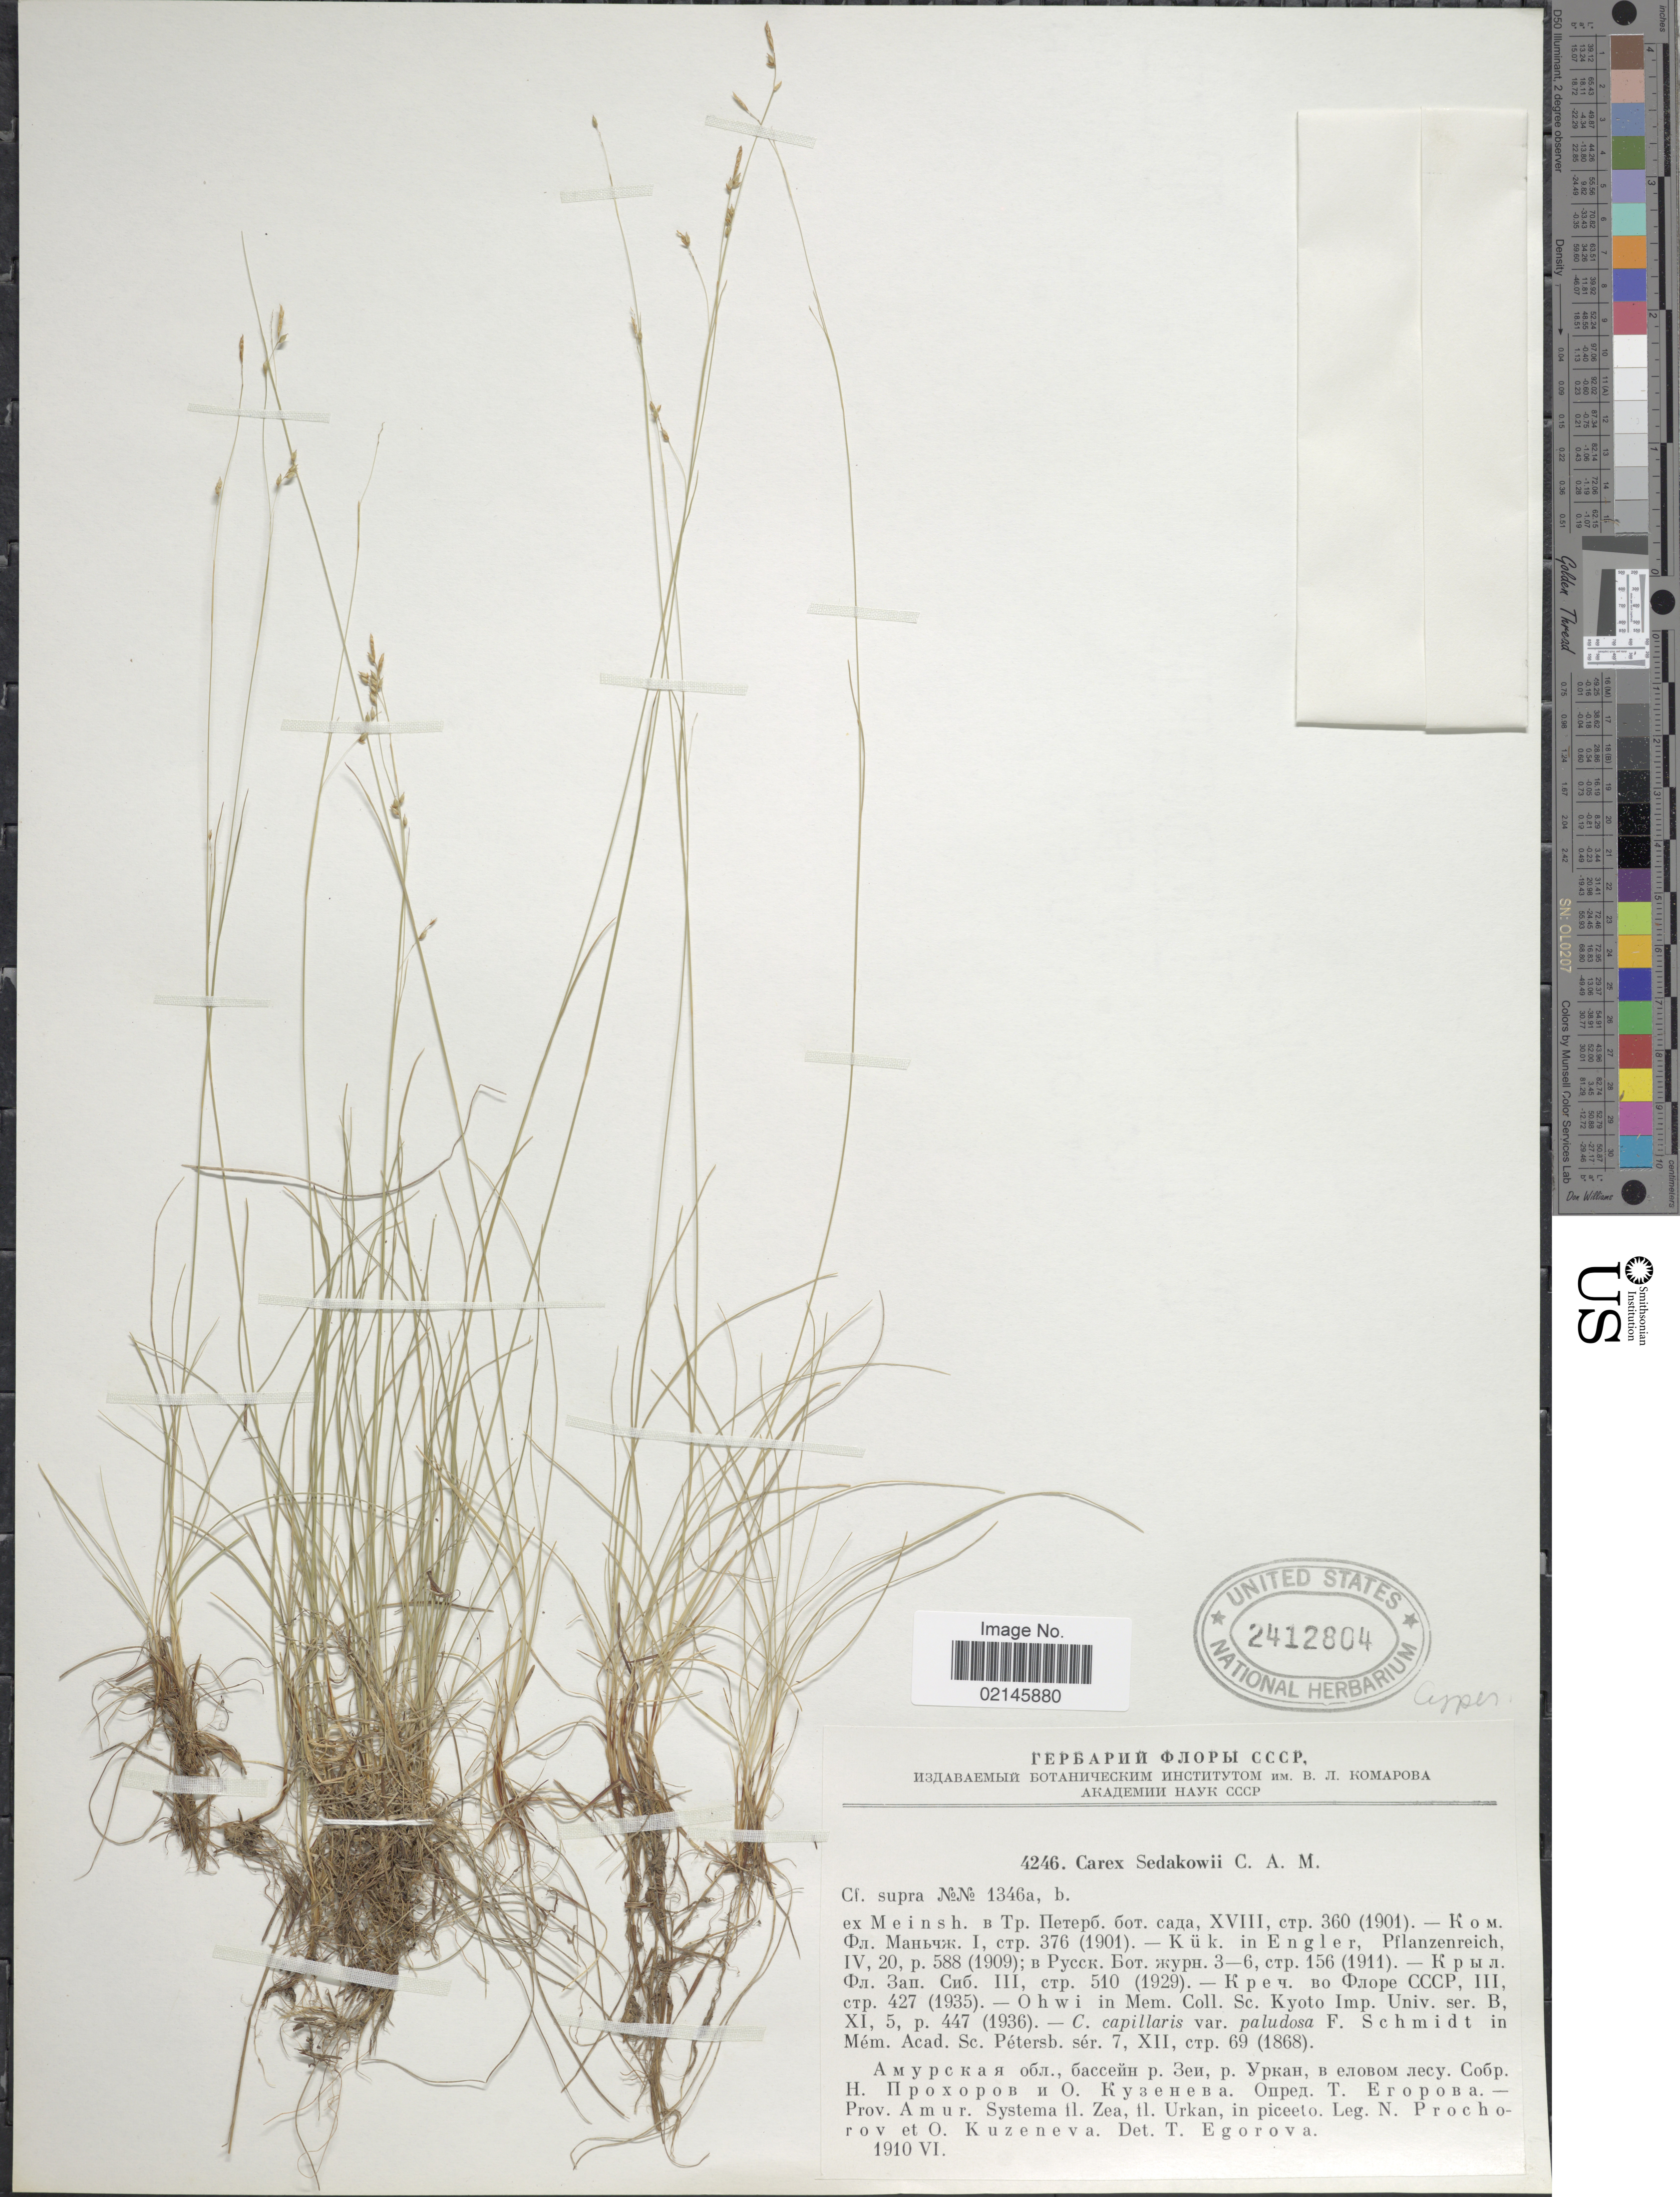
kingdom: Plantae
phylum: Tracheophyta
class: Liliopsida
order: Poales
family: Cyperaceae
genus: Carex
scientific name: Carex sedakowii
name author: C.A. Mey. ex Meinsh.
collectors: N. Prochorov & O. I. Kuzeneva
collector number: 4246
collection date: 1910-06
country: Russian Federation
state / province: Amur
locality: T. Eropoba. Prov. Amur, Systema fl. Zea. urkan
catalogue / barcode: US 2412804